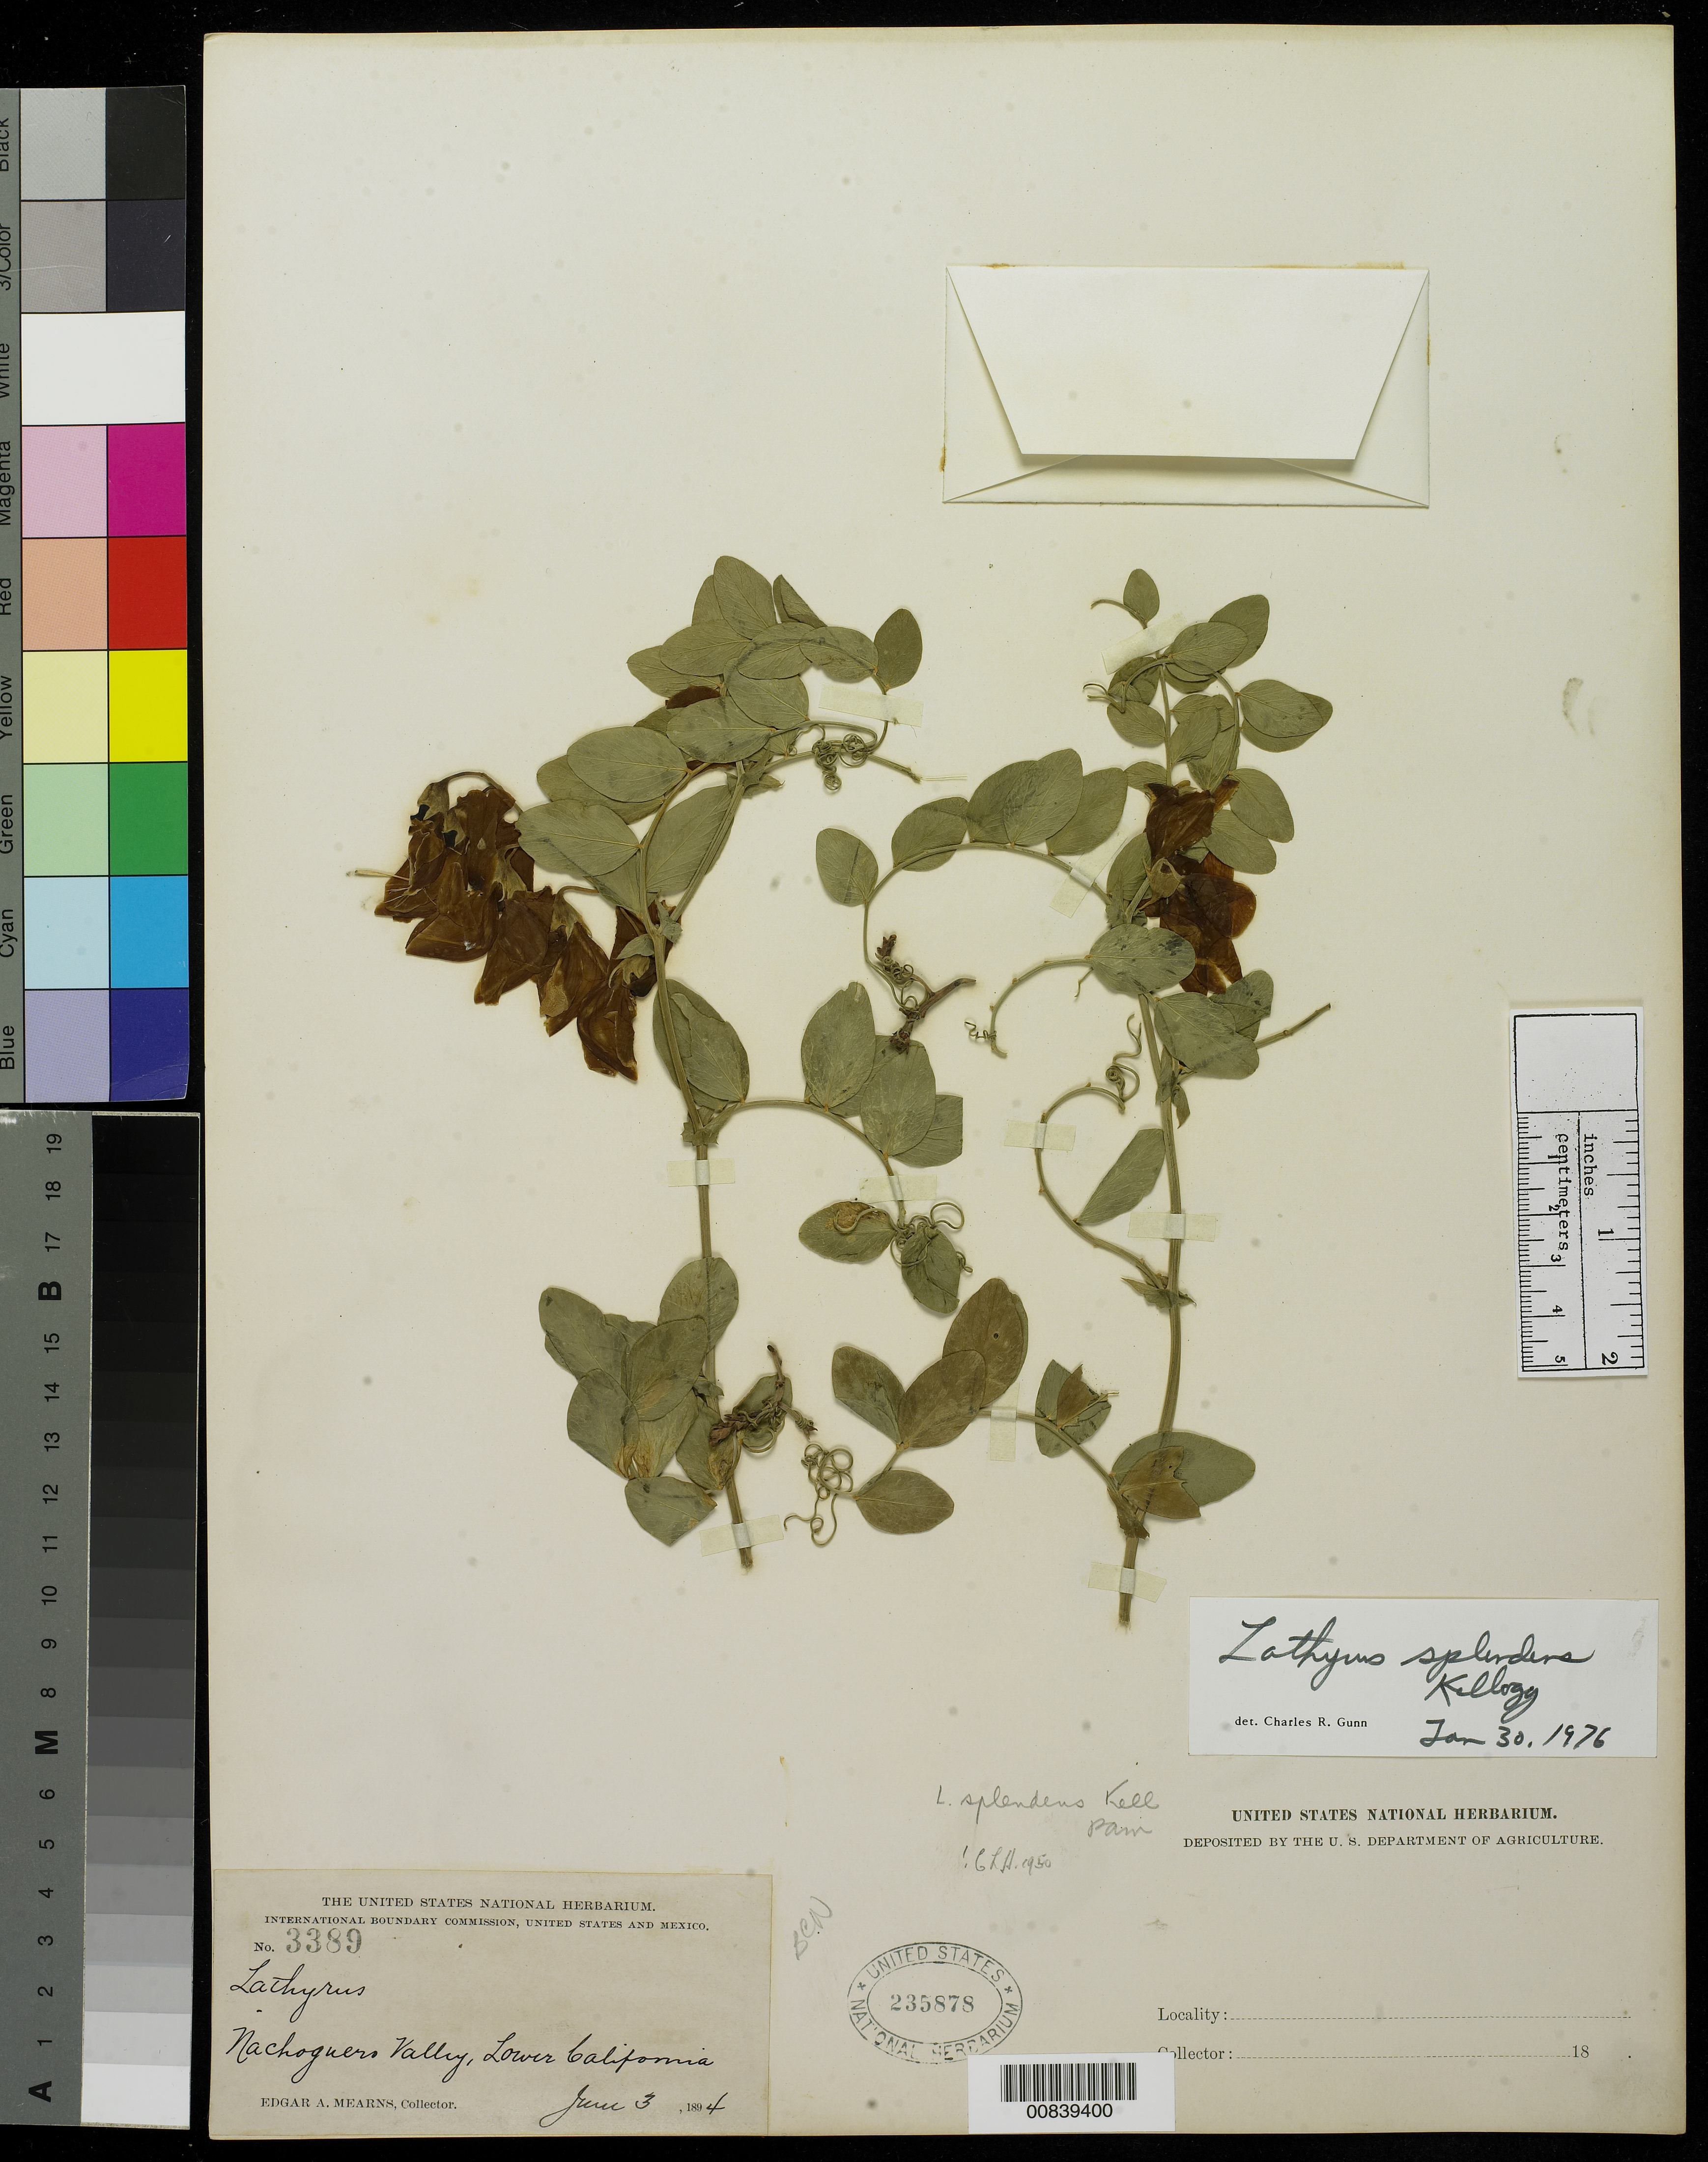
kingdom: Plantae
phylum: Tracheophyta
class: Magnoliopsida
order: Fabales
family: Fabaceae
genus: Lathyrus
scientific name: Lathyrus splendens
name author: Kellogg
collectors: E. A. Mearns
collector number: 3389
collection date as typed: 03 Jun 1894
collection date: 1894-06-03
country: Mexico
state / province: Baja California Norte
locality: Nachoguero Valley, Baja California.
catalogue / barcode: US 235878